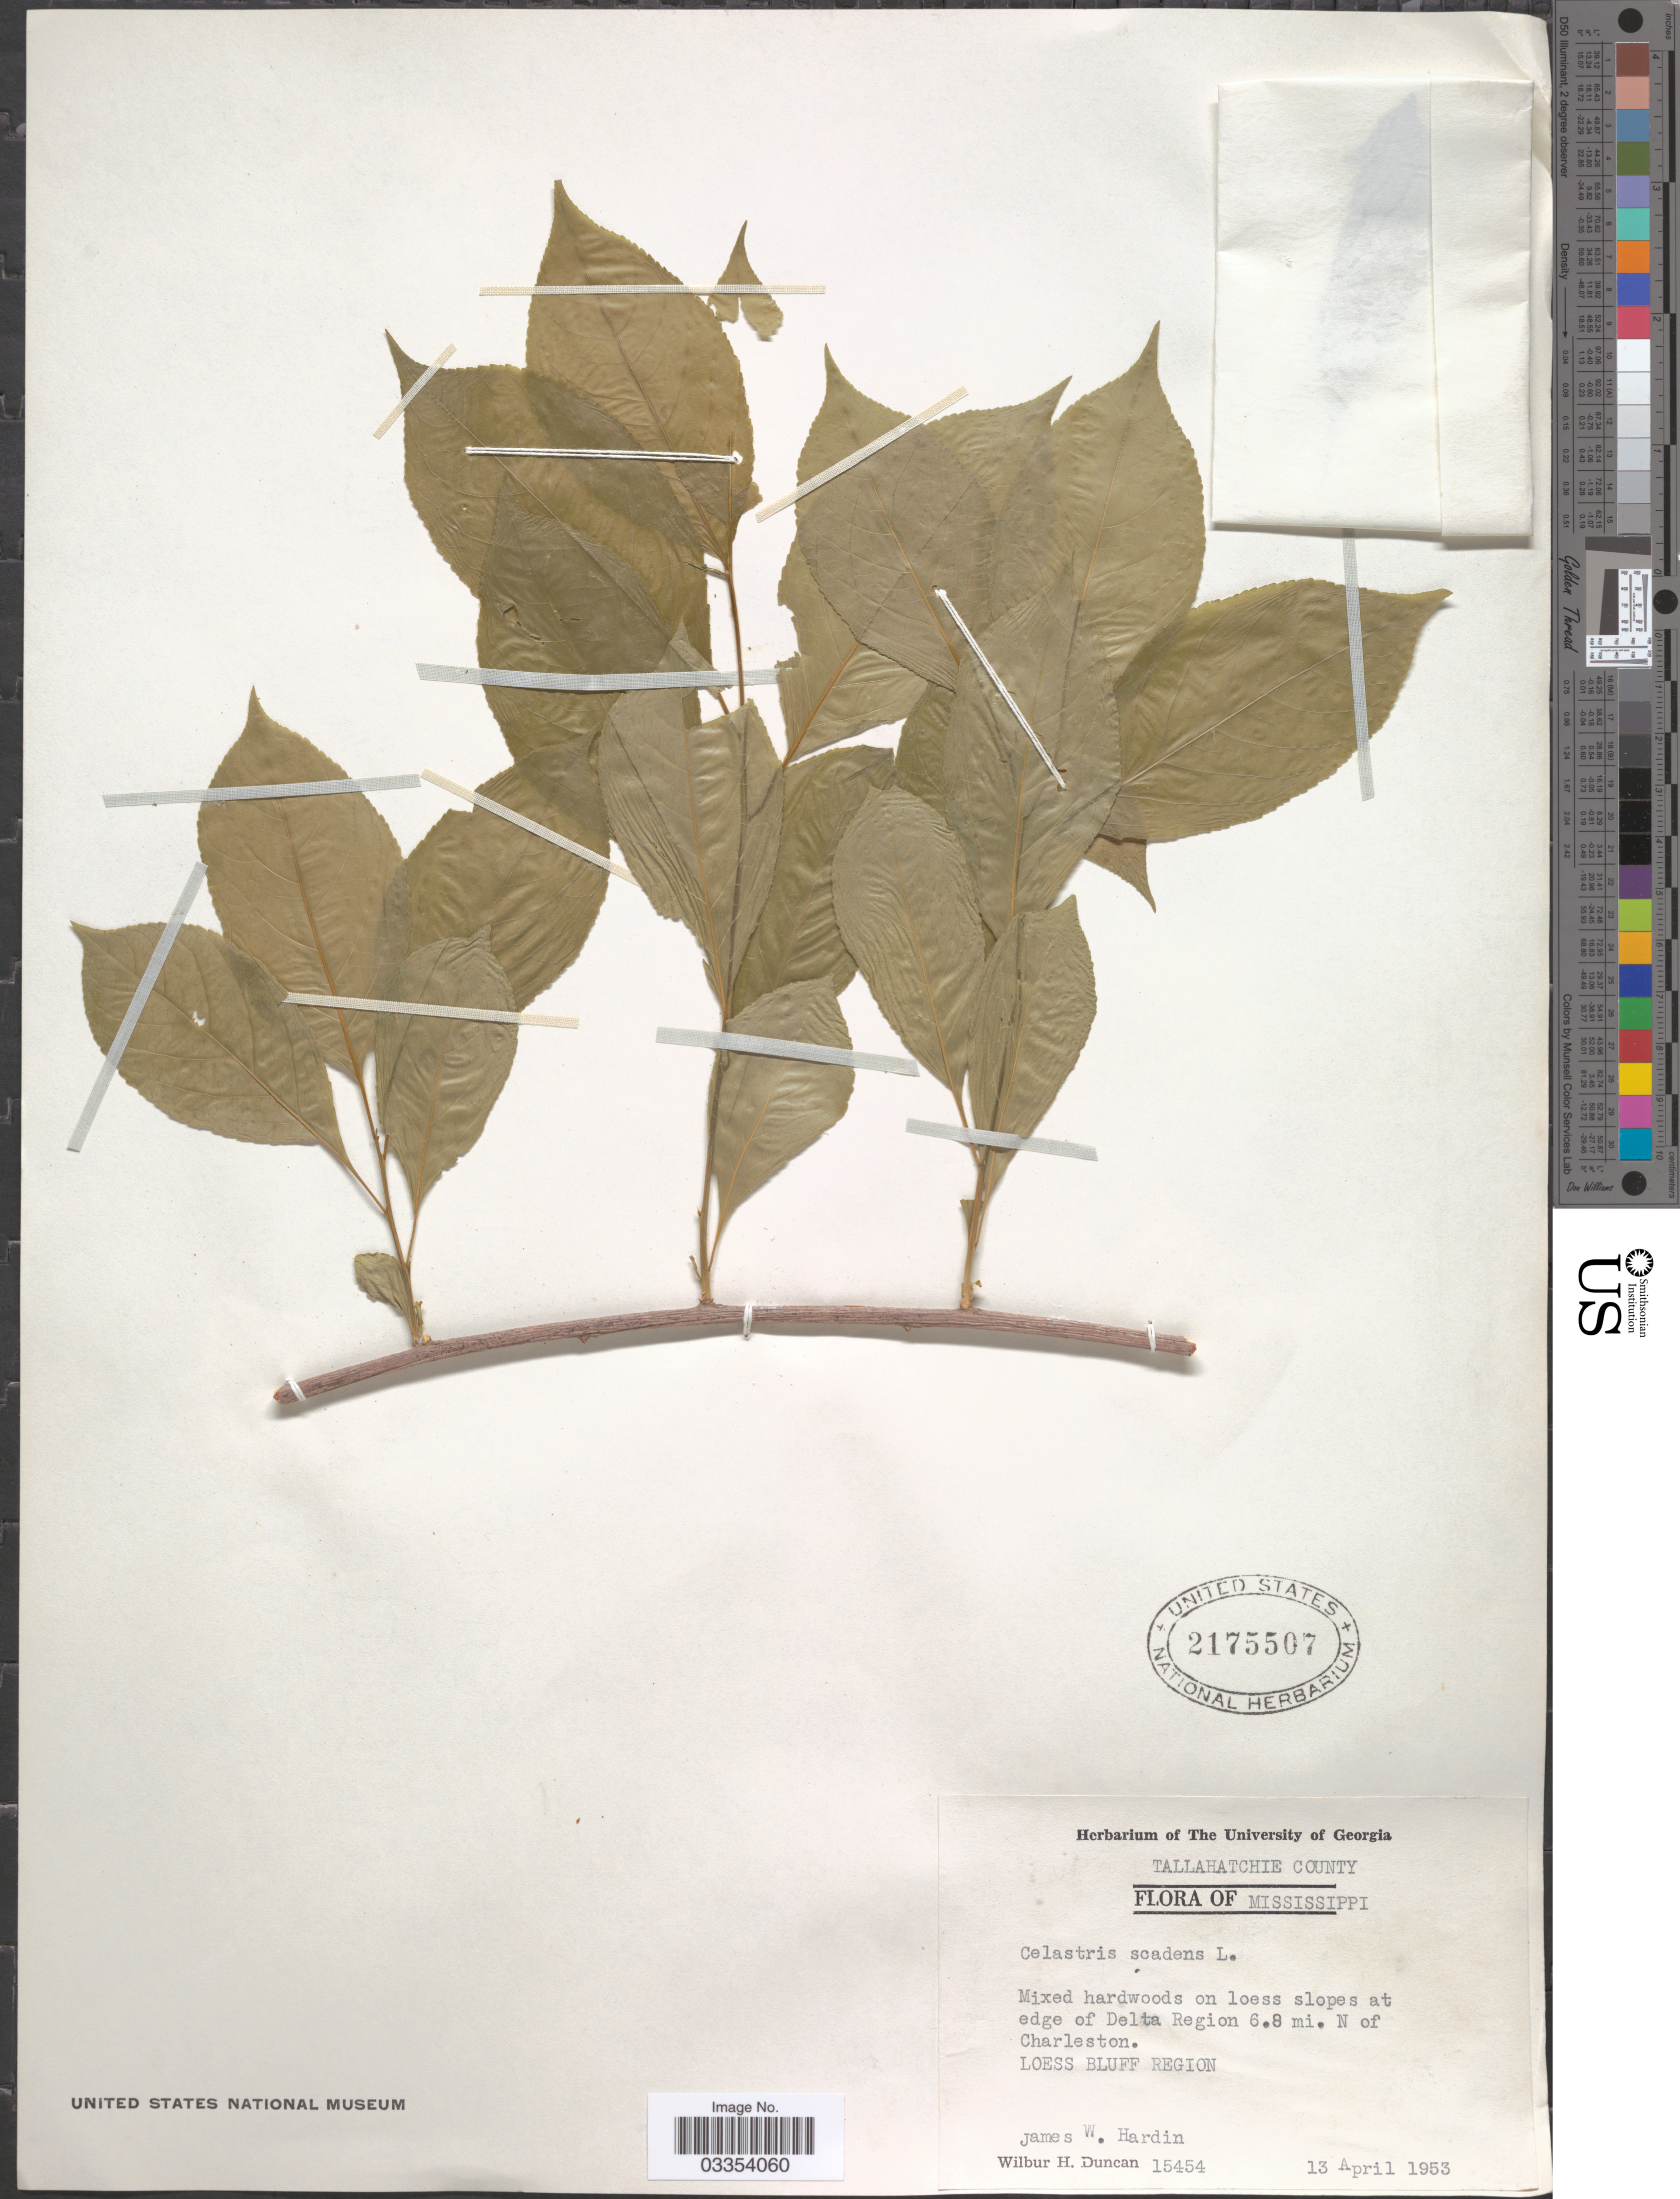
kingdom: Plantae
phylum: Tracheophyta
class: Magnoliopsida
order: Celastrales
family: Celastraceae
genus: Celastrus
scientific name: Celastrus scandens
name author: L.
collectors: J. W. Hardin & W. H. Duncan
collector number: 15454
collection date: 1953-04-13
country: United States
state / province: Mississippi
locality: Tallahatchie County. Mixed hardwoods on loess slopes at edge of Delta Region 6.8 mi. N of Charleston. Loess Bluff Region.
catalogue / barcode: US 2175507